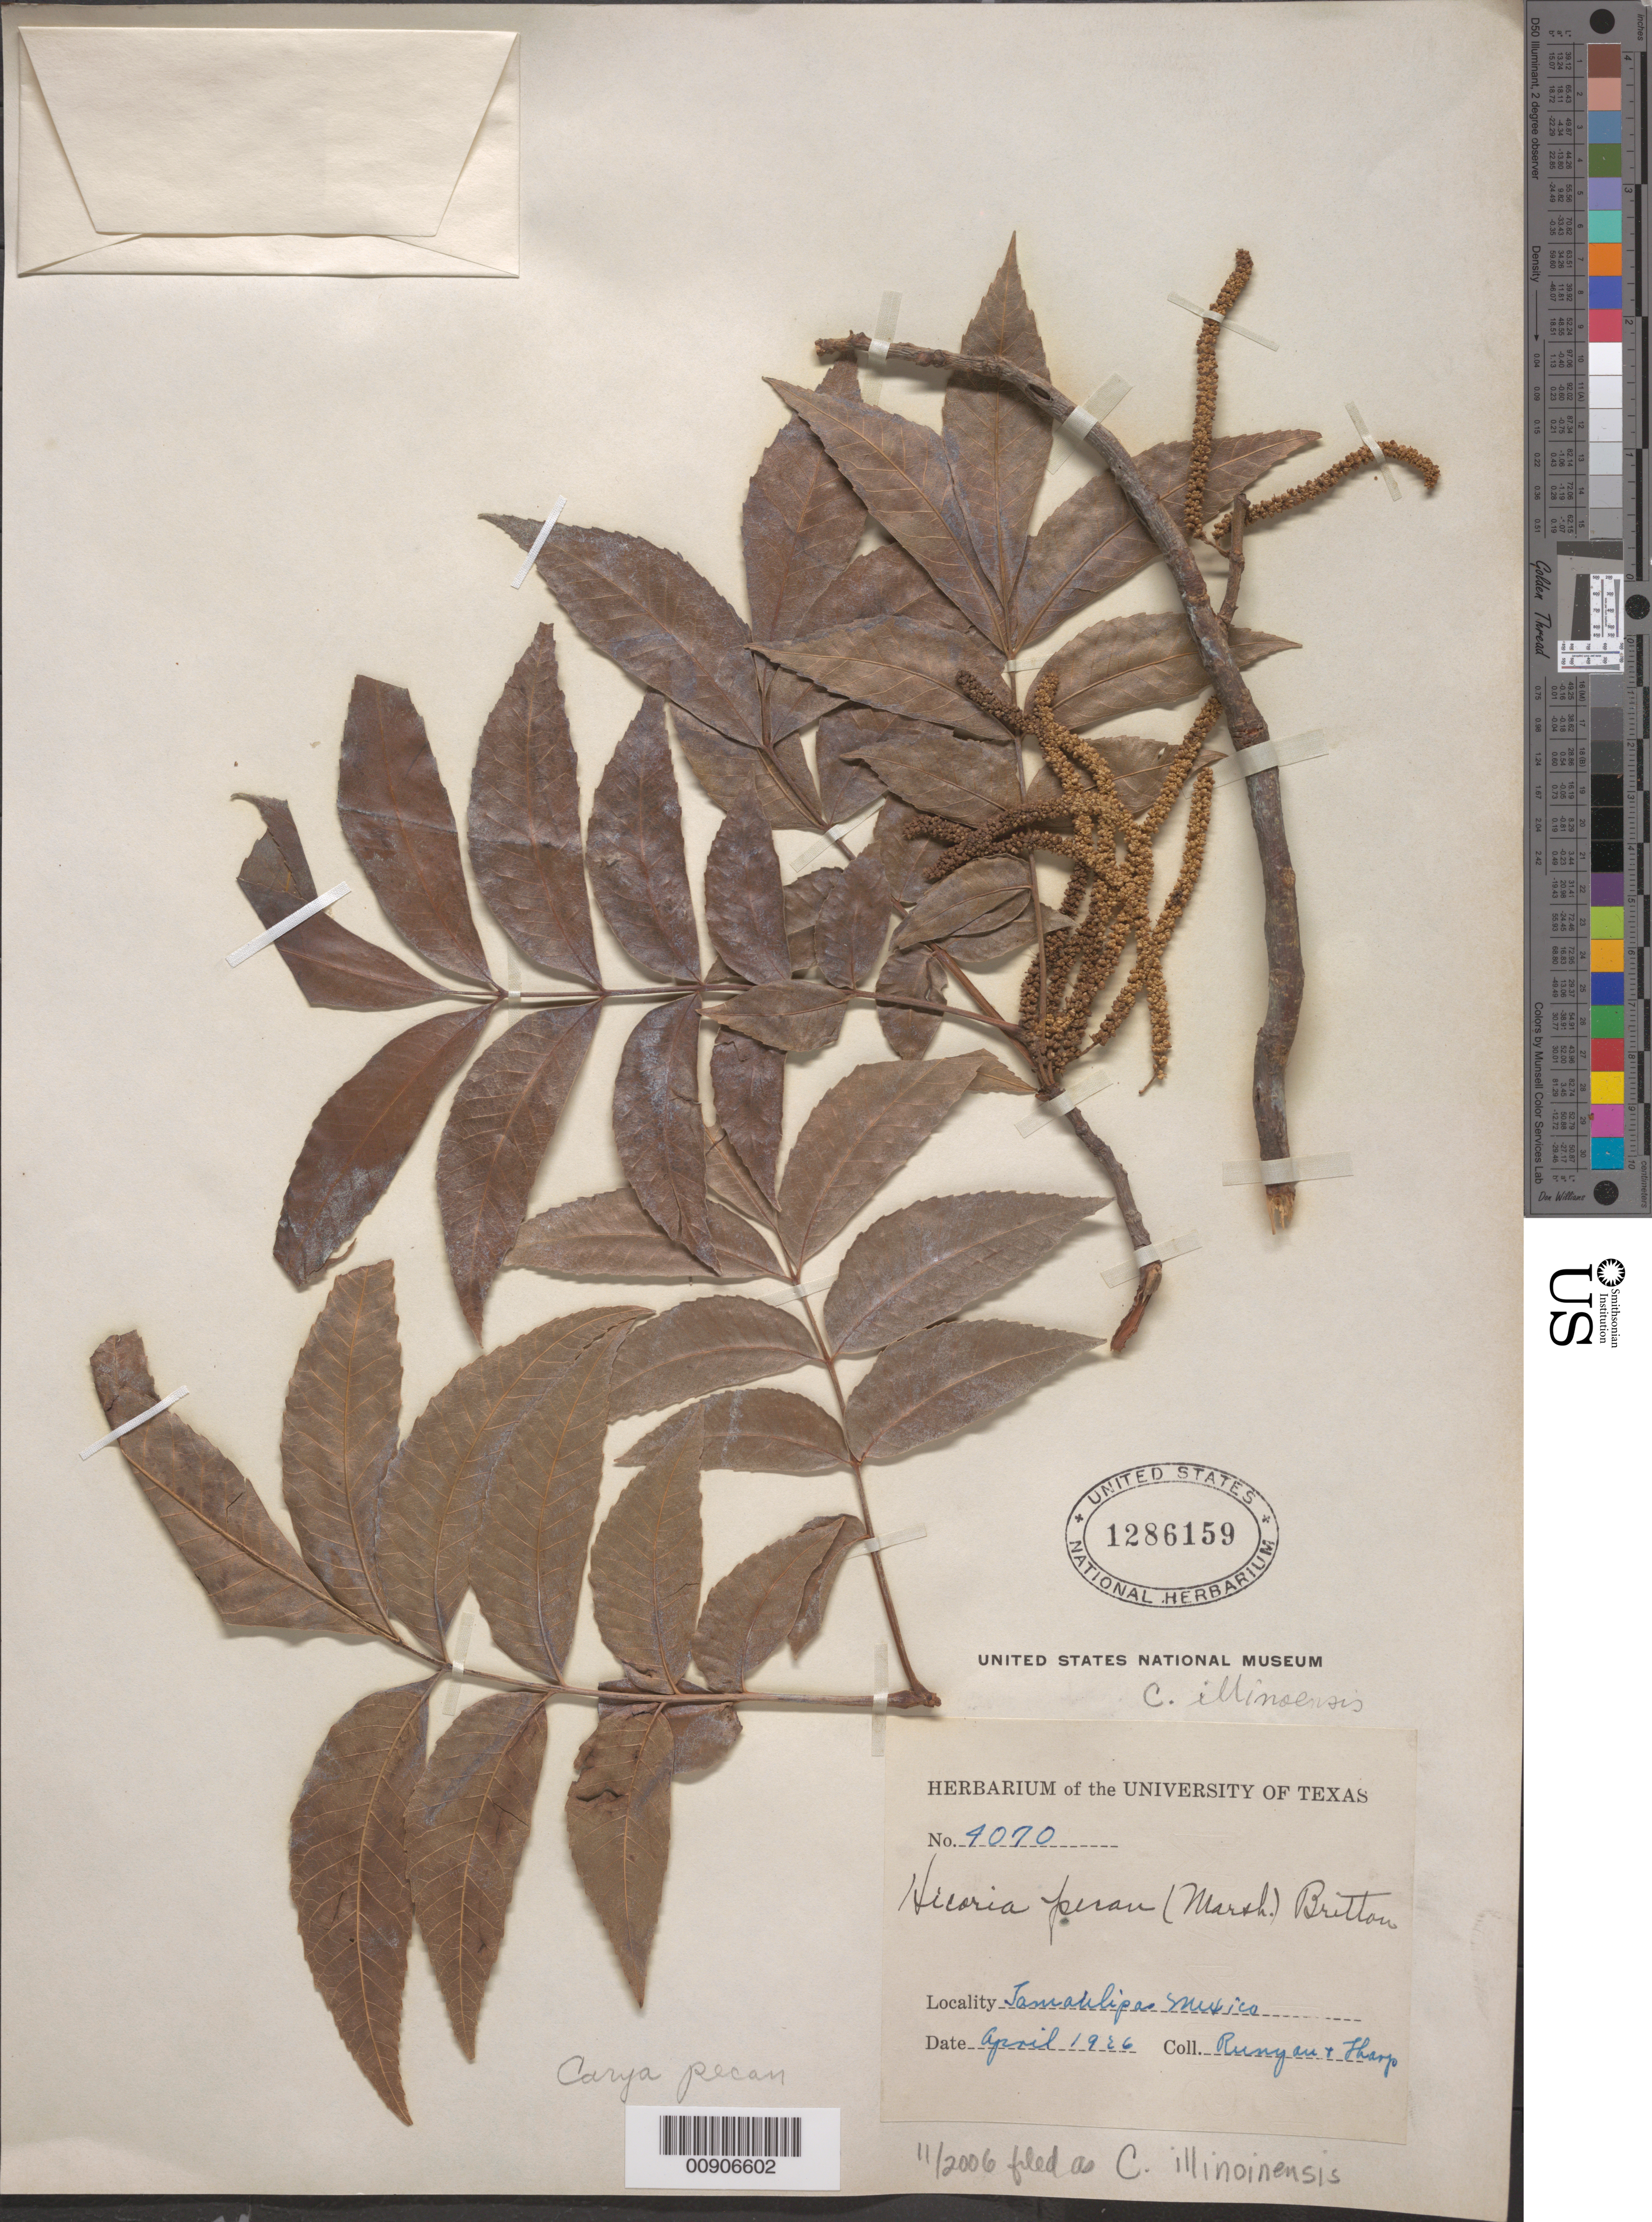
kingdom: Plantae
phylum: Tracheophyta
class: Magnoliopsida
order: Fagales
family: Juglandaceae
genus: Carya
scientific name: Carya illinoinensis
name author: (Wangenh.) K. Koch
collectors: R. Runyon & Tharp, --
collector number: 4070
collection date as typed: Apr 1926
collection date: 1926-04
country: Mexico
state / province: Tamaulipas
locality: Tamaulipas.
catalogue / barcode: US 1286159